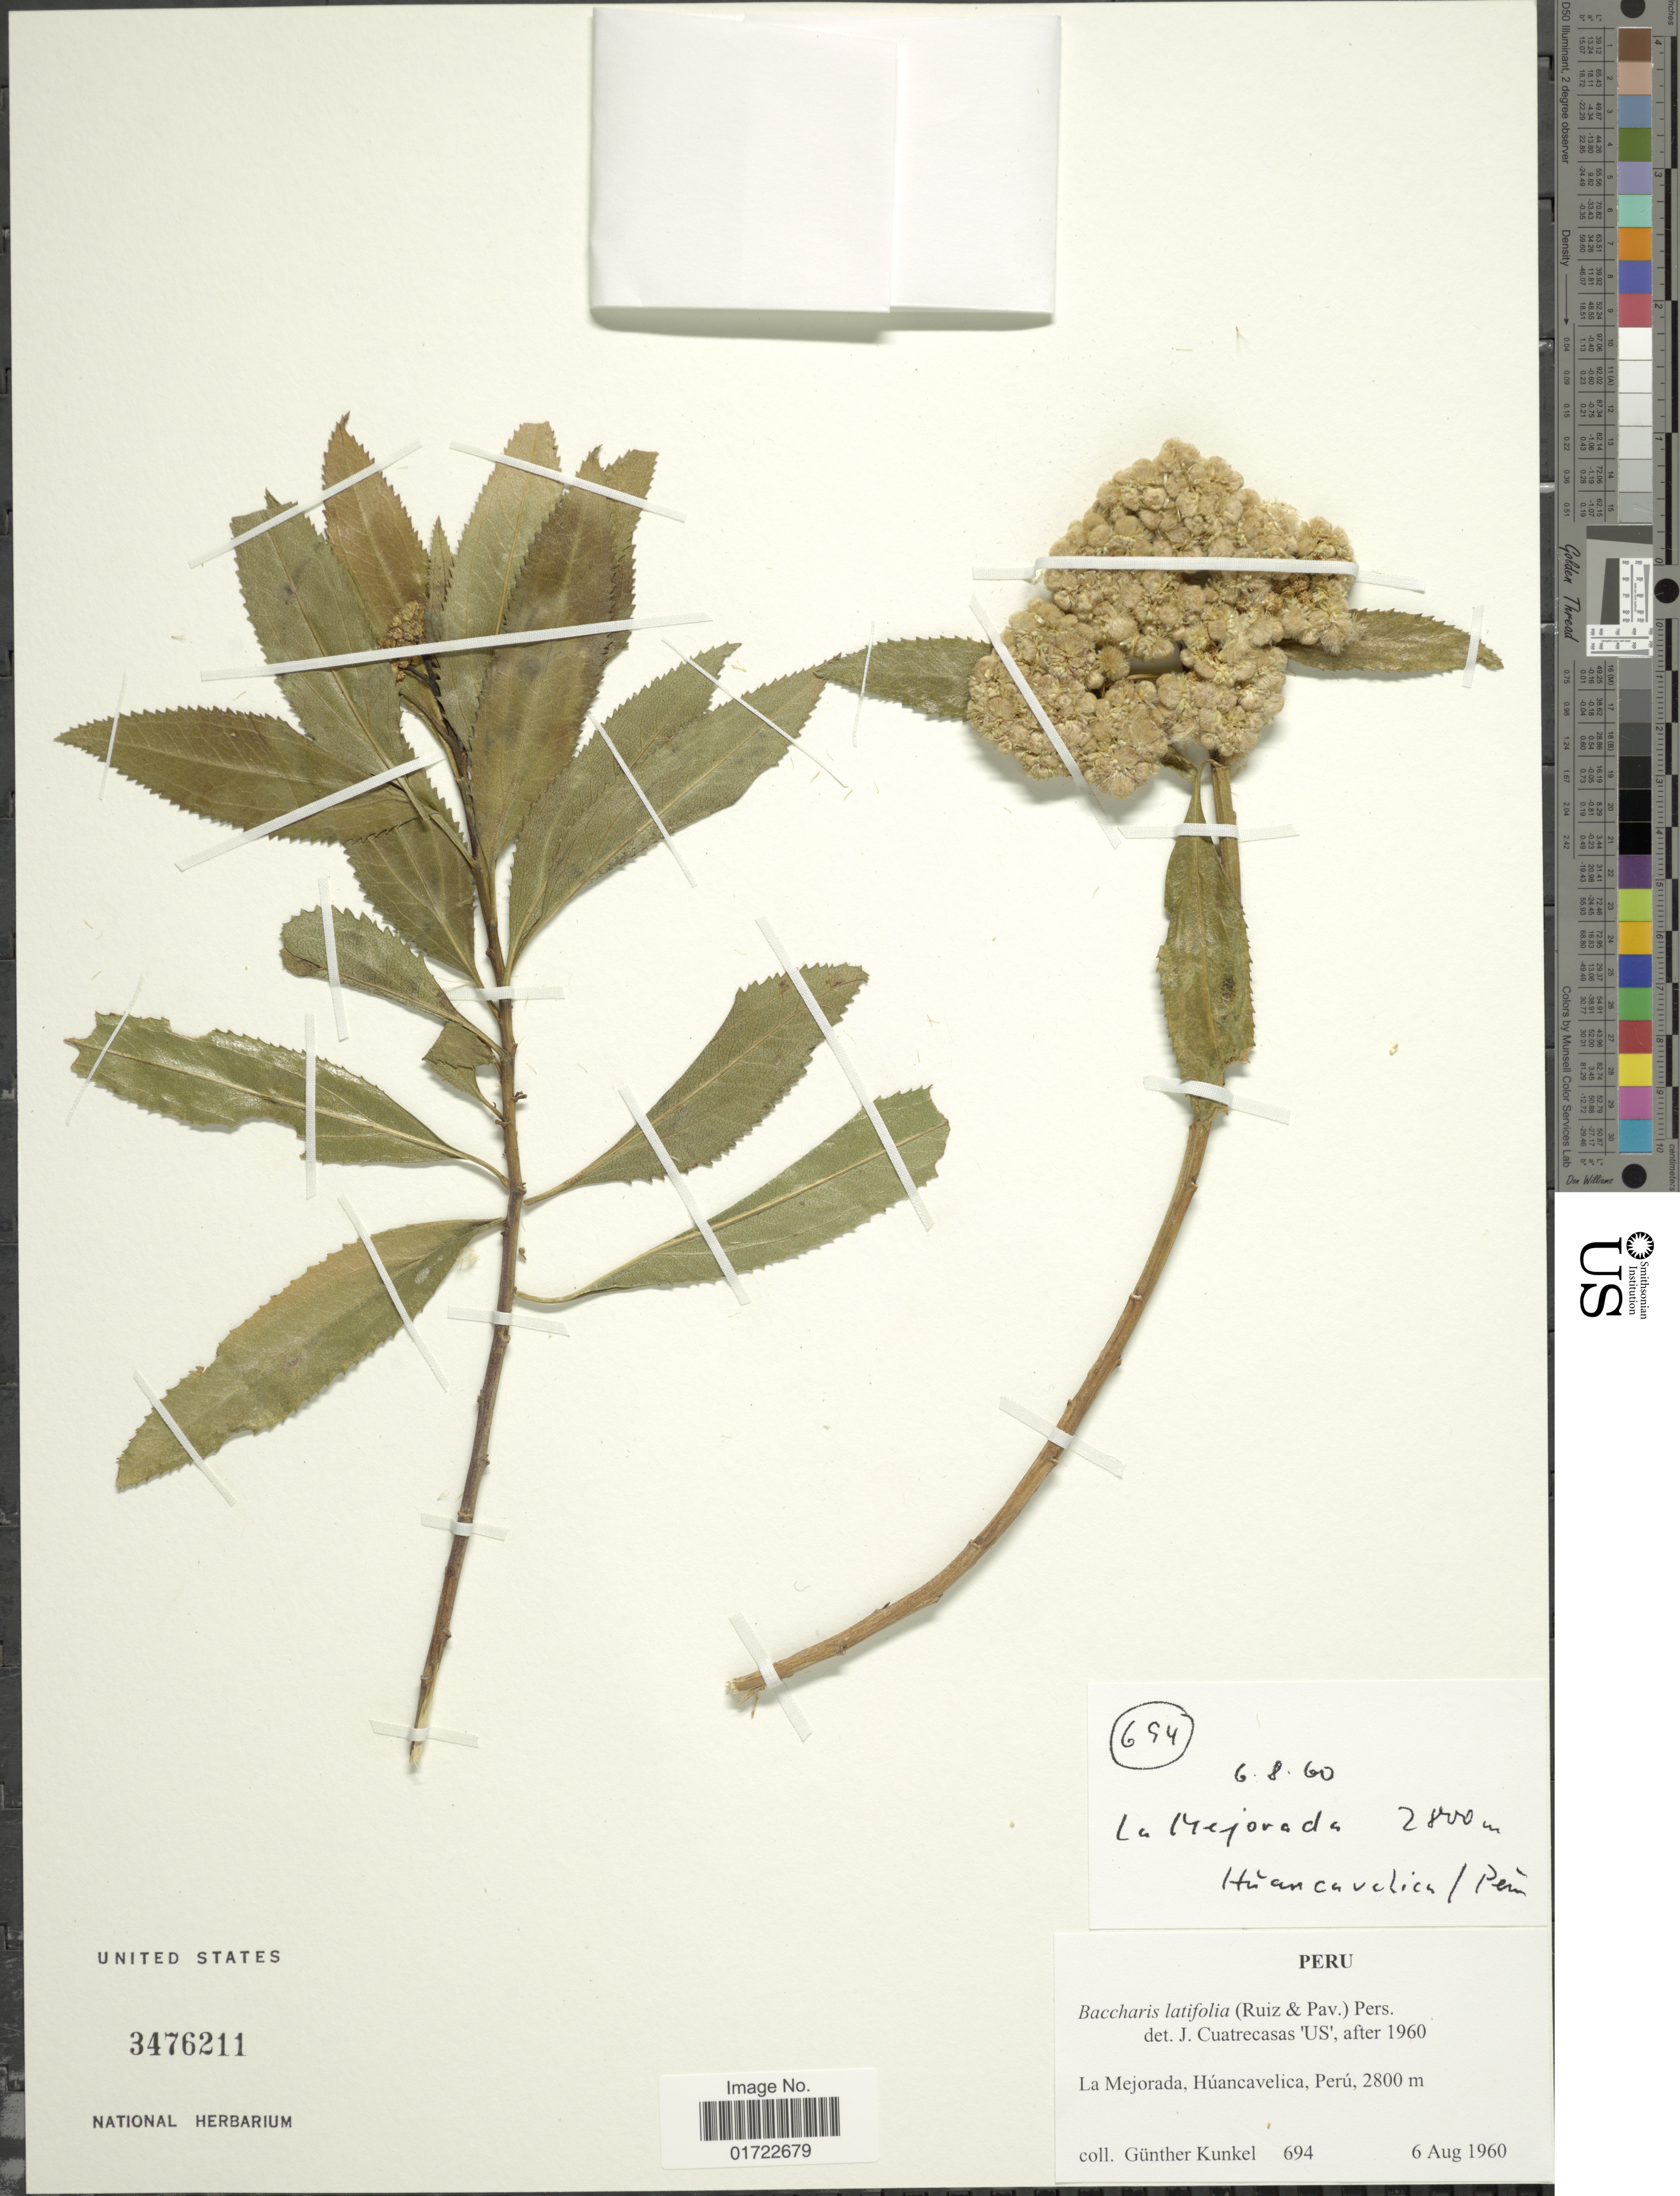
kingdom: Plantae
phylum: Tracheophyta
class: Magnoliopsida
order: Asterales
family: Asteraceae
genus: Baccharis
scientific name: Baccharis latifolia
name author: (Ruiz & Pav.) Pers.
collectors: G. Kunkel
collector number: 694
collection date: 1960-08-06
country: Peru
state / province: Huancavelica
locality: La Mejorada.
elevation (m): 2800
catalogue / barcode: US 3476211